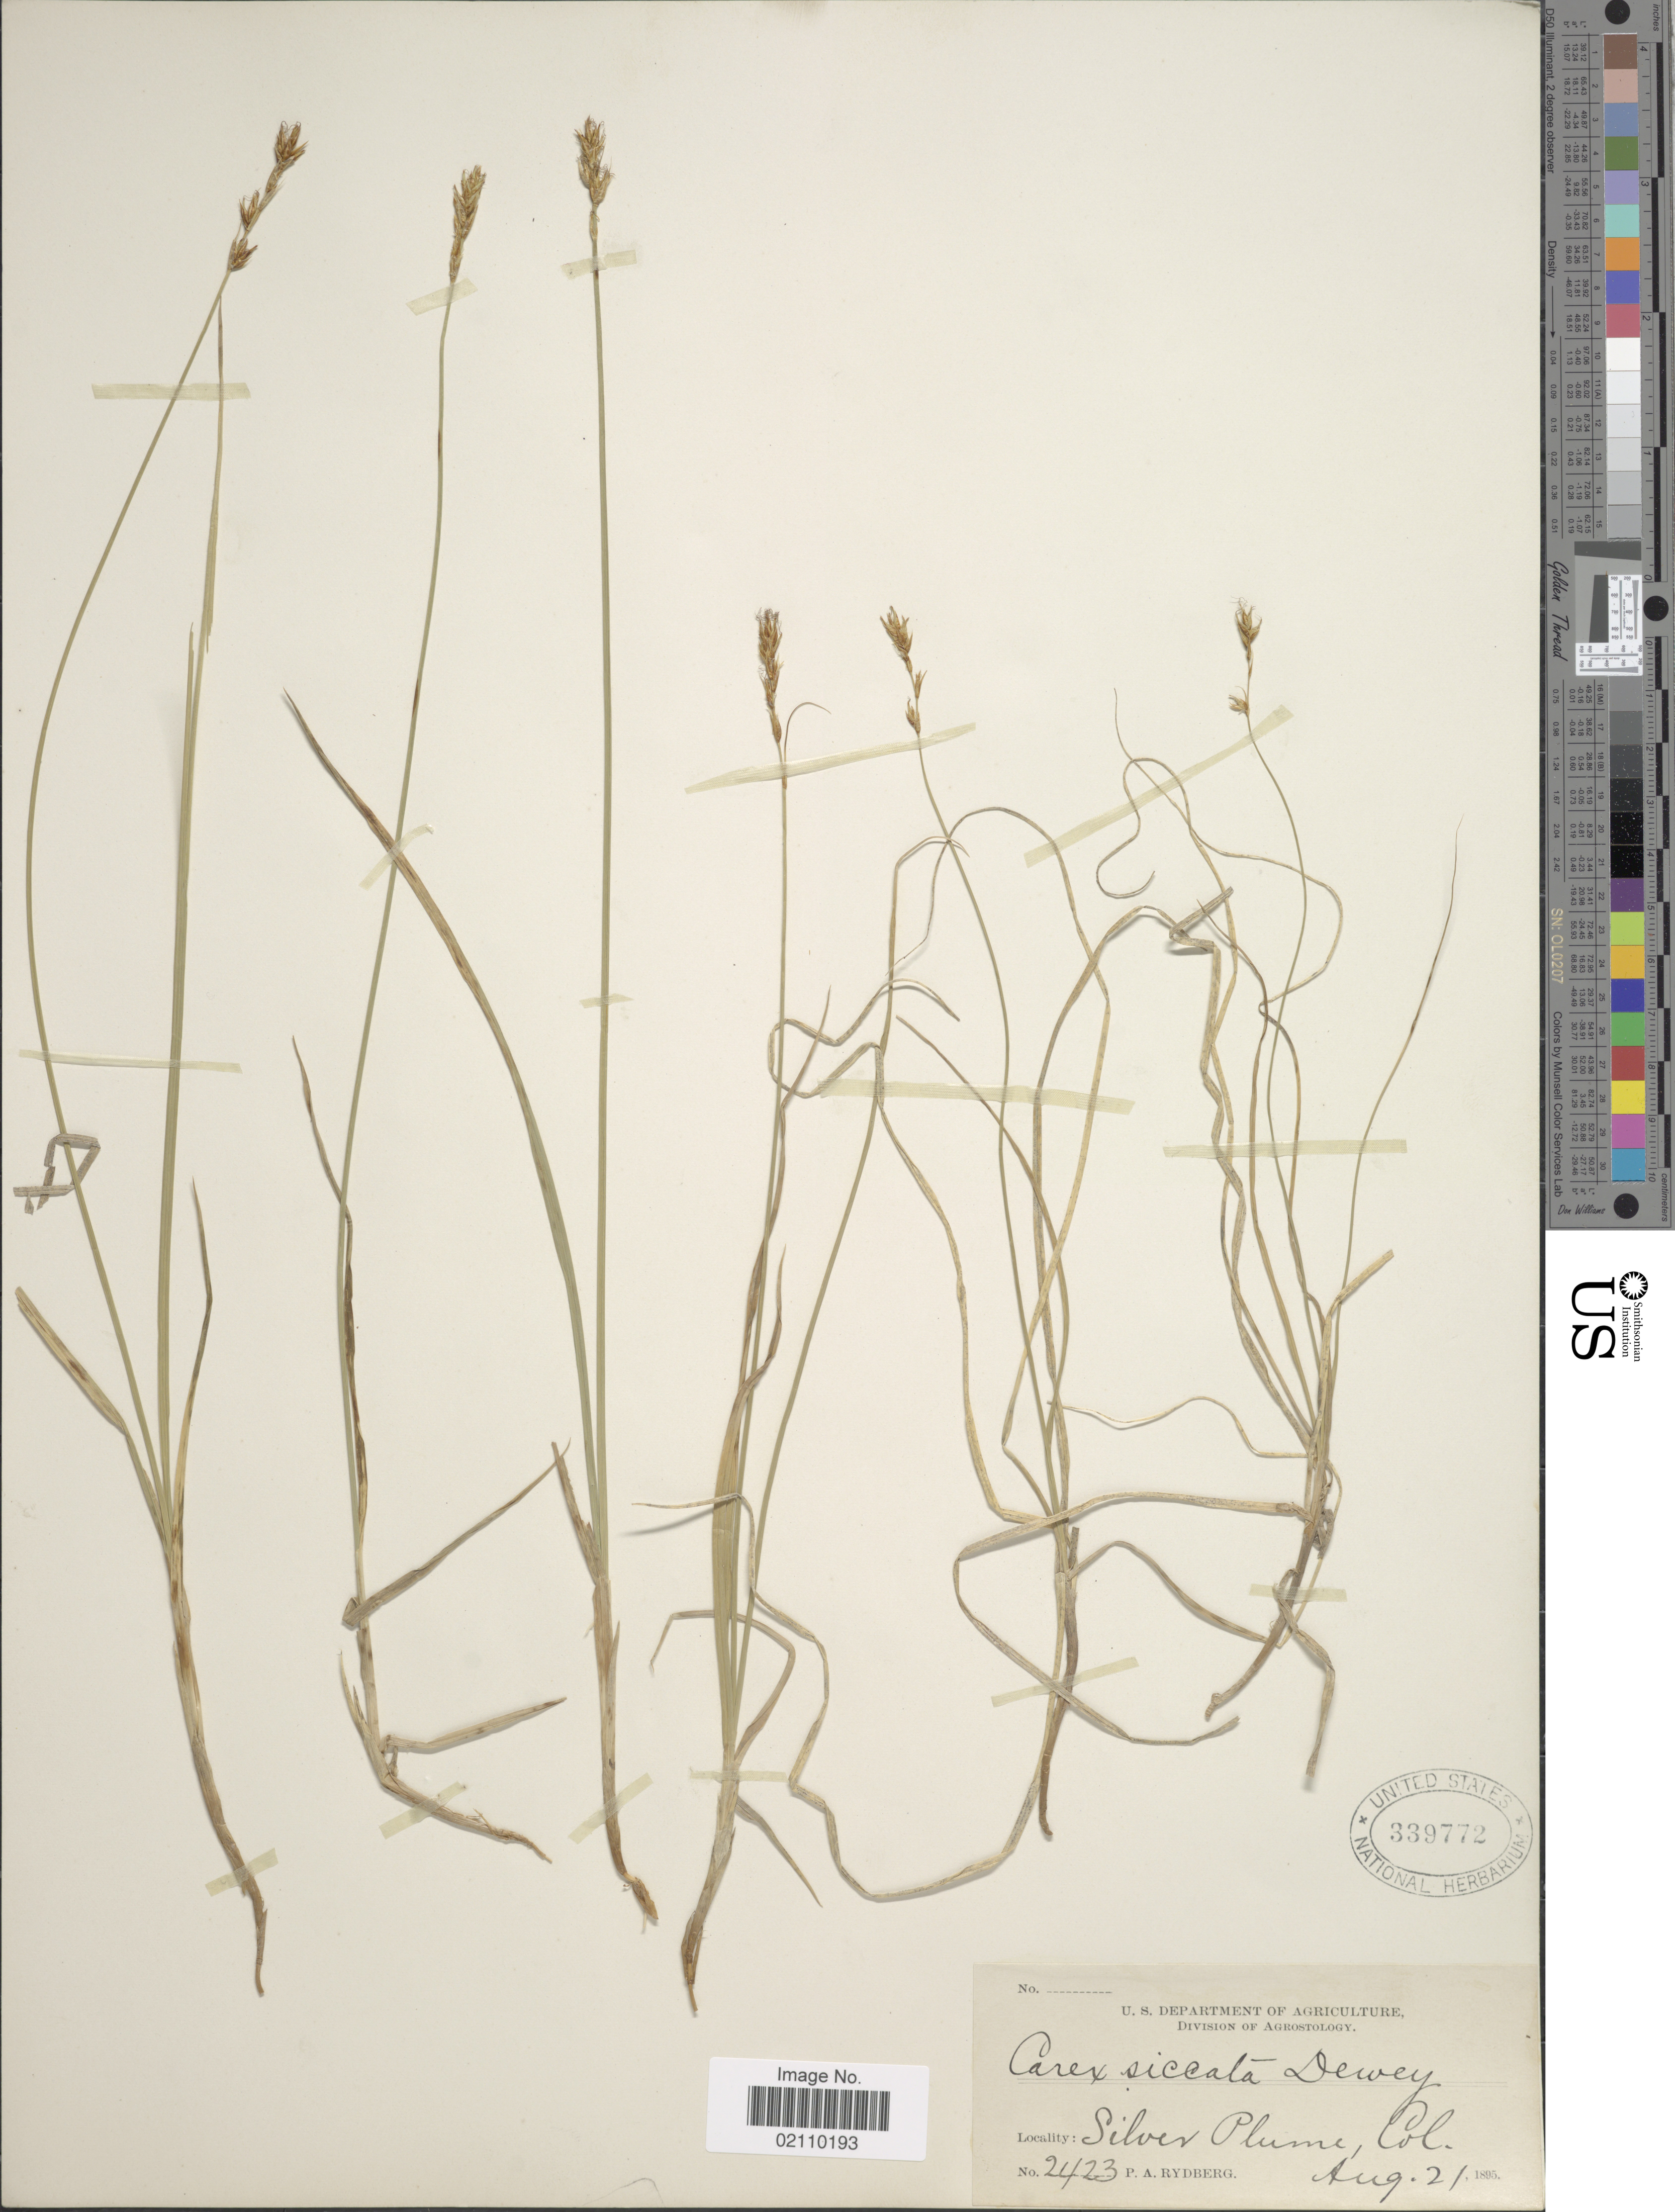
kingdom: Plantae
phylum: Tracheophyta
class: Liliopsida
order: Poales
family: Cyperaceae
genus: Carex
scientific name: Carex siccata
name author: Dewey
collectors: P. A. Rydberg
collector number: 2423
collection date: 1895-08-21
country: United States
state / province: Colorado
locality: Silver Plume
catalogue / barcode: US 339772